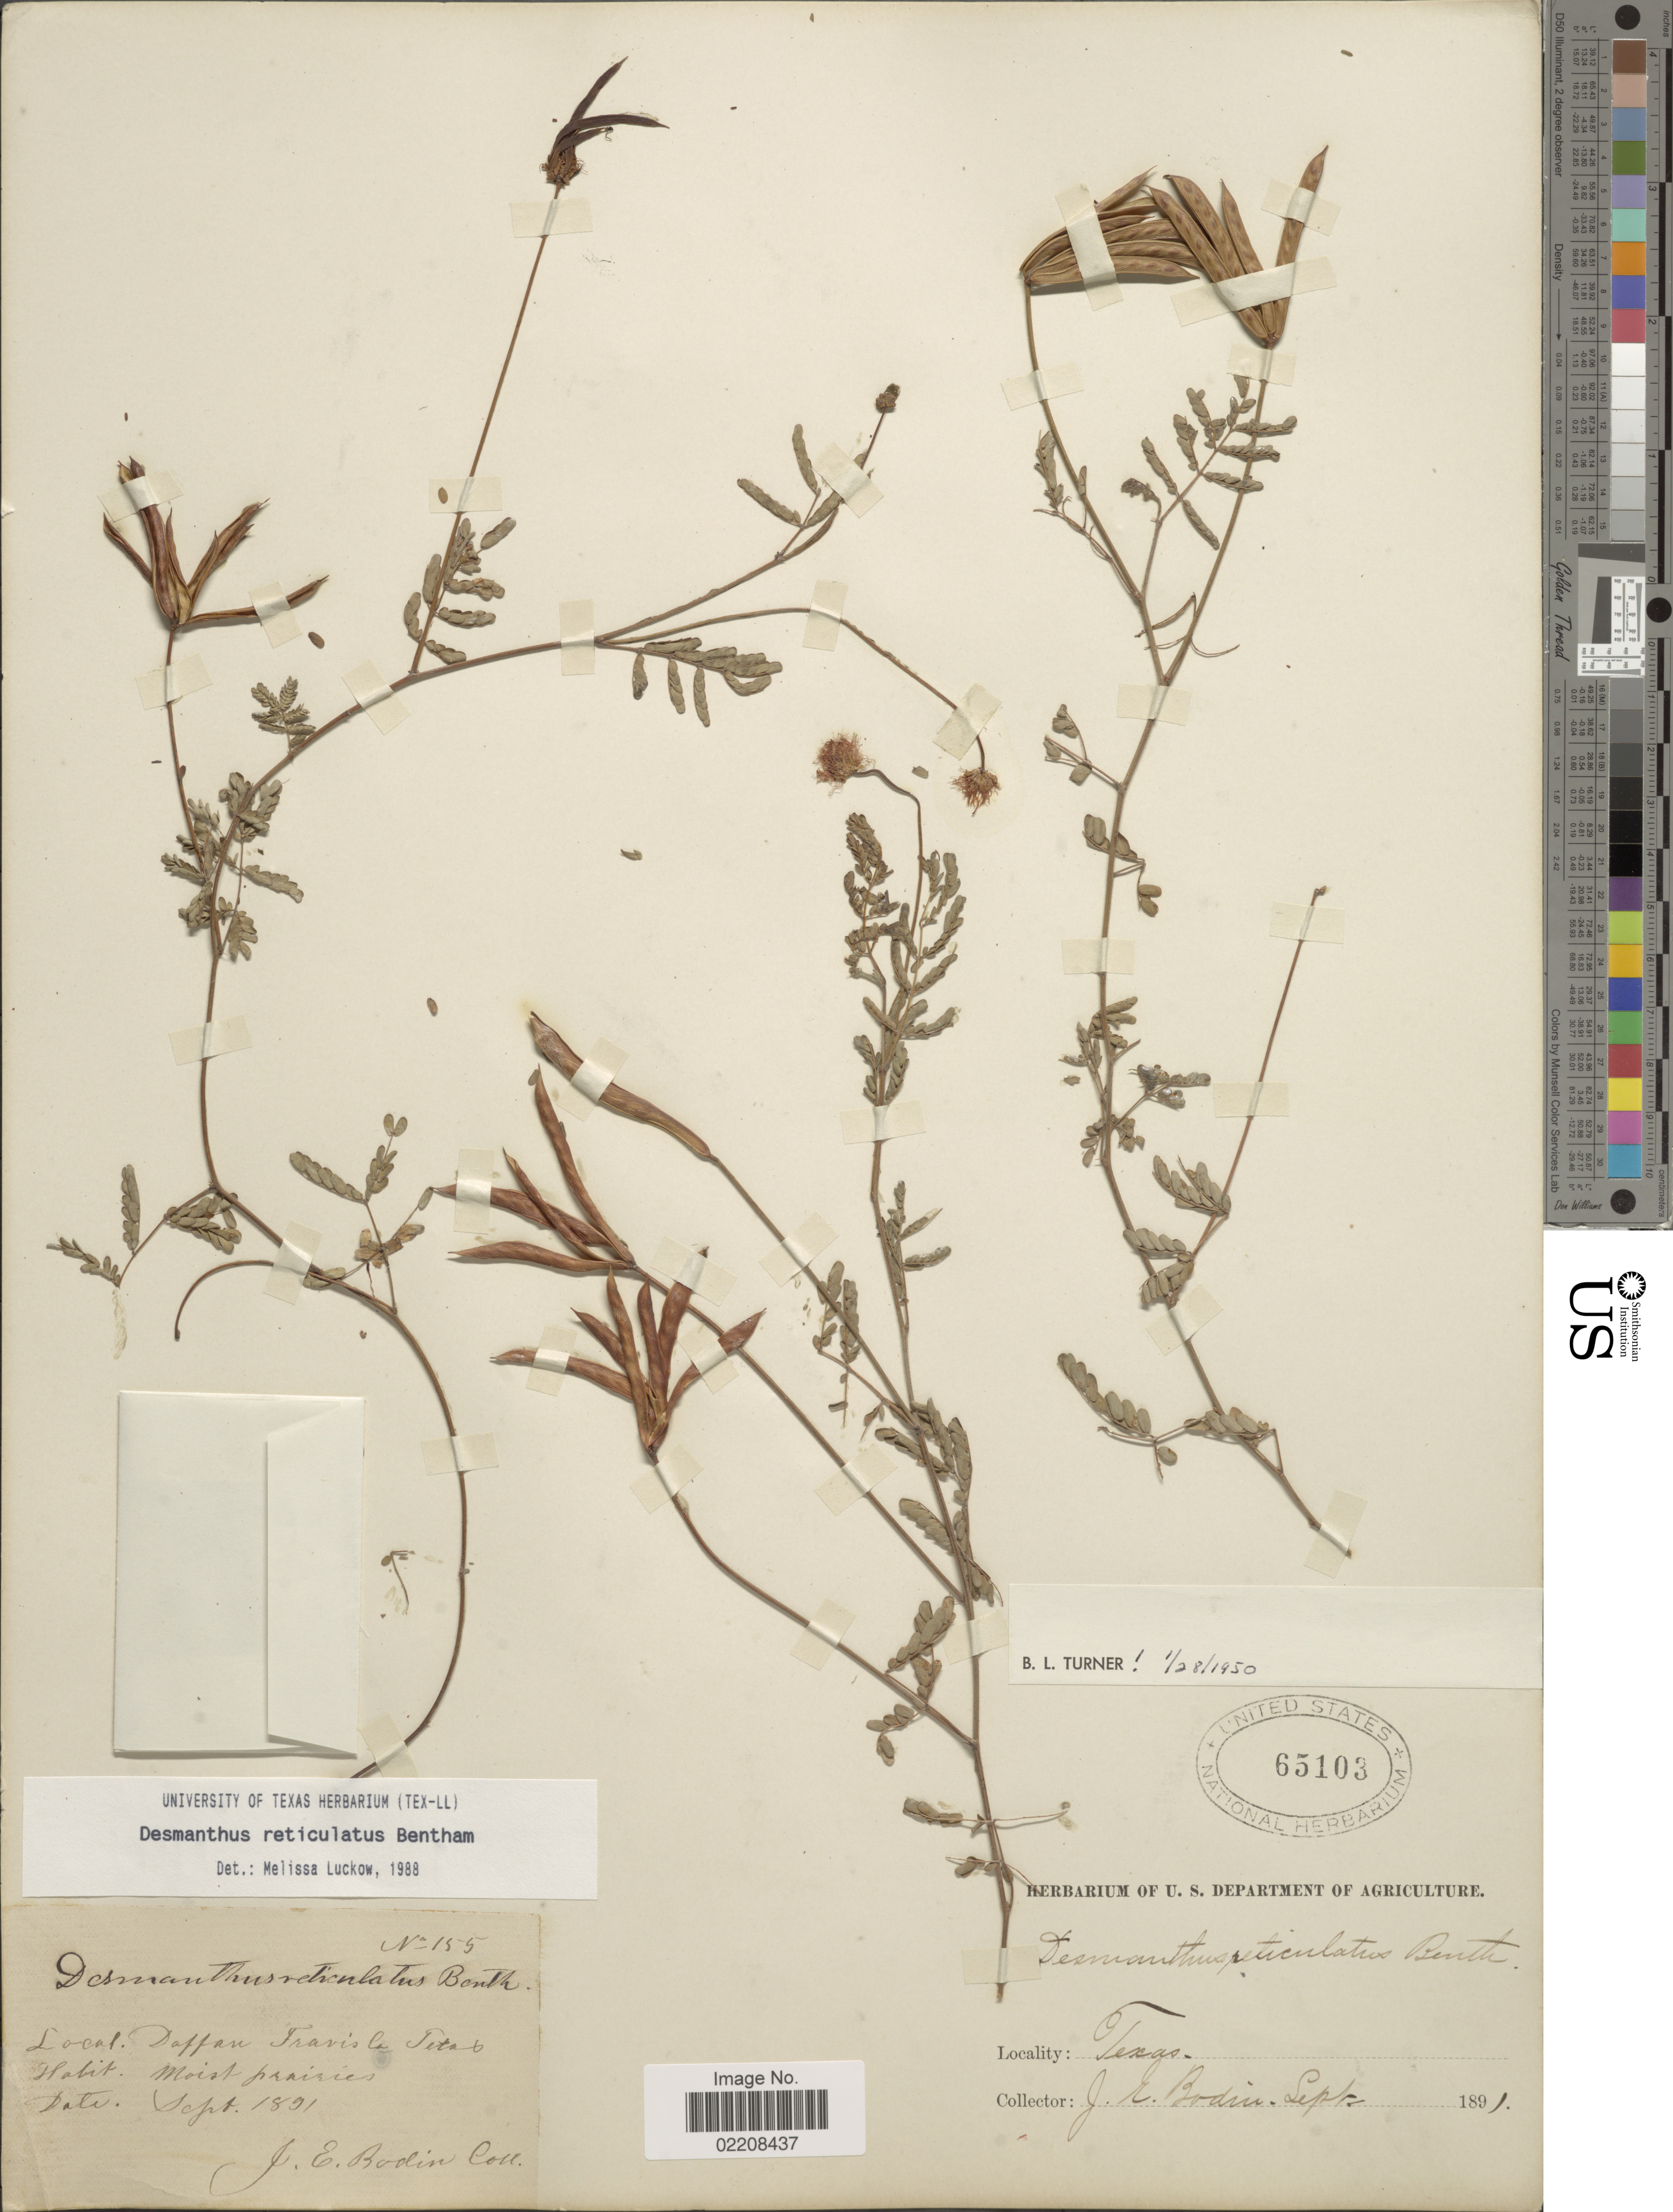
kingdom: Plantae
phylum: Tracheophyta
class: Magnoliopsida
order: Fabales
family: Fabaceae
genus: Desmanthus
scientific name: Desmanthus reticulatus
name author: Benth.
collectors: J. E. Bodin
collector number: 155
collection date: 1891-09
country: United States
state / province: Texas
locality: Daffan Travis La Texas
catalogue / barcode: US 65103